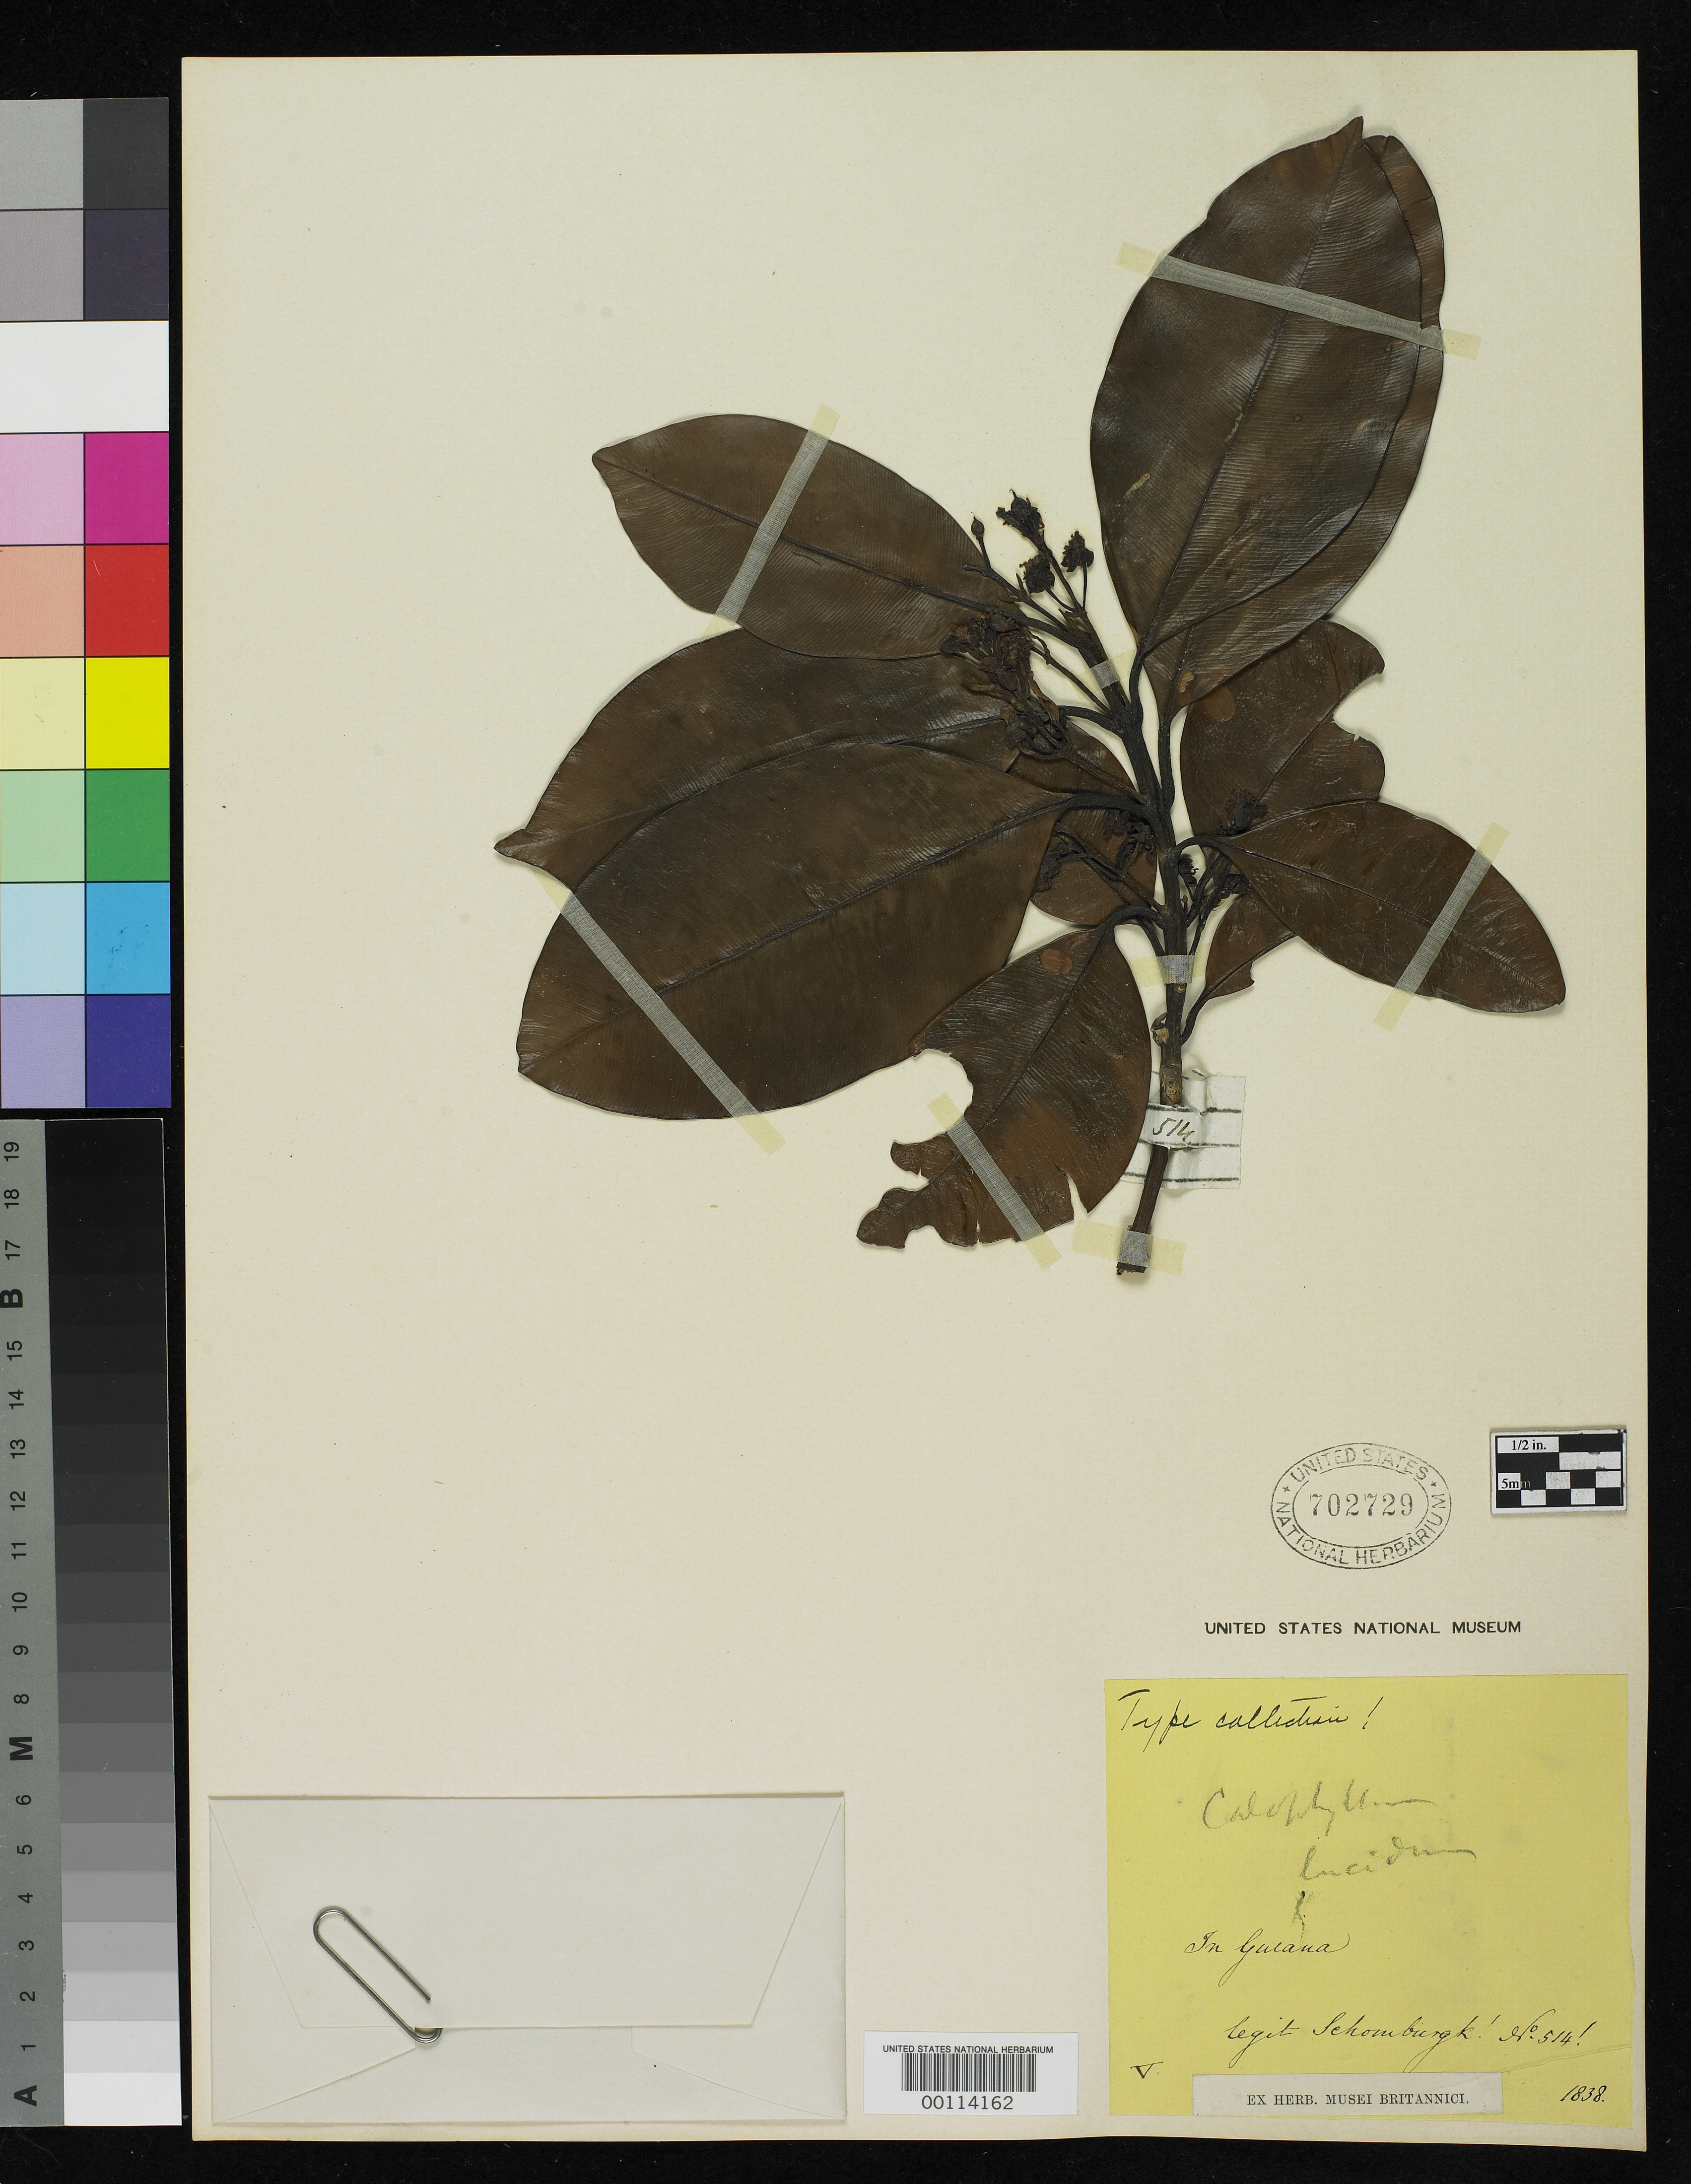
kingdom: Plantae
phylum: Tracheophyta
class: Magnoliopsida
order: Malpighiales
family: Calophyllaceae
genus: Calophyllum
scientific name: Calophyllum lucidum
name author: Benth.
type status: Isotype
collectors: R. H. Schomburgk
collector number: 514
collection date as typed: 1838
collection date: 1838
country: Guyana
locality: Essequibo River.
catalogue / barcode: US 702729